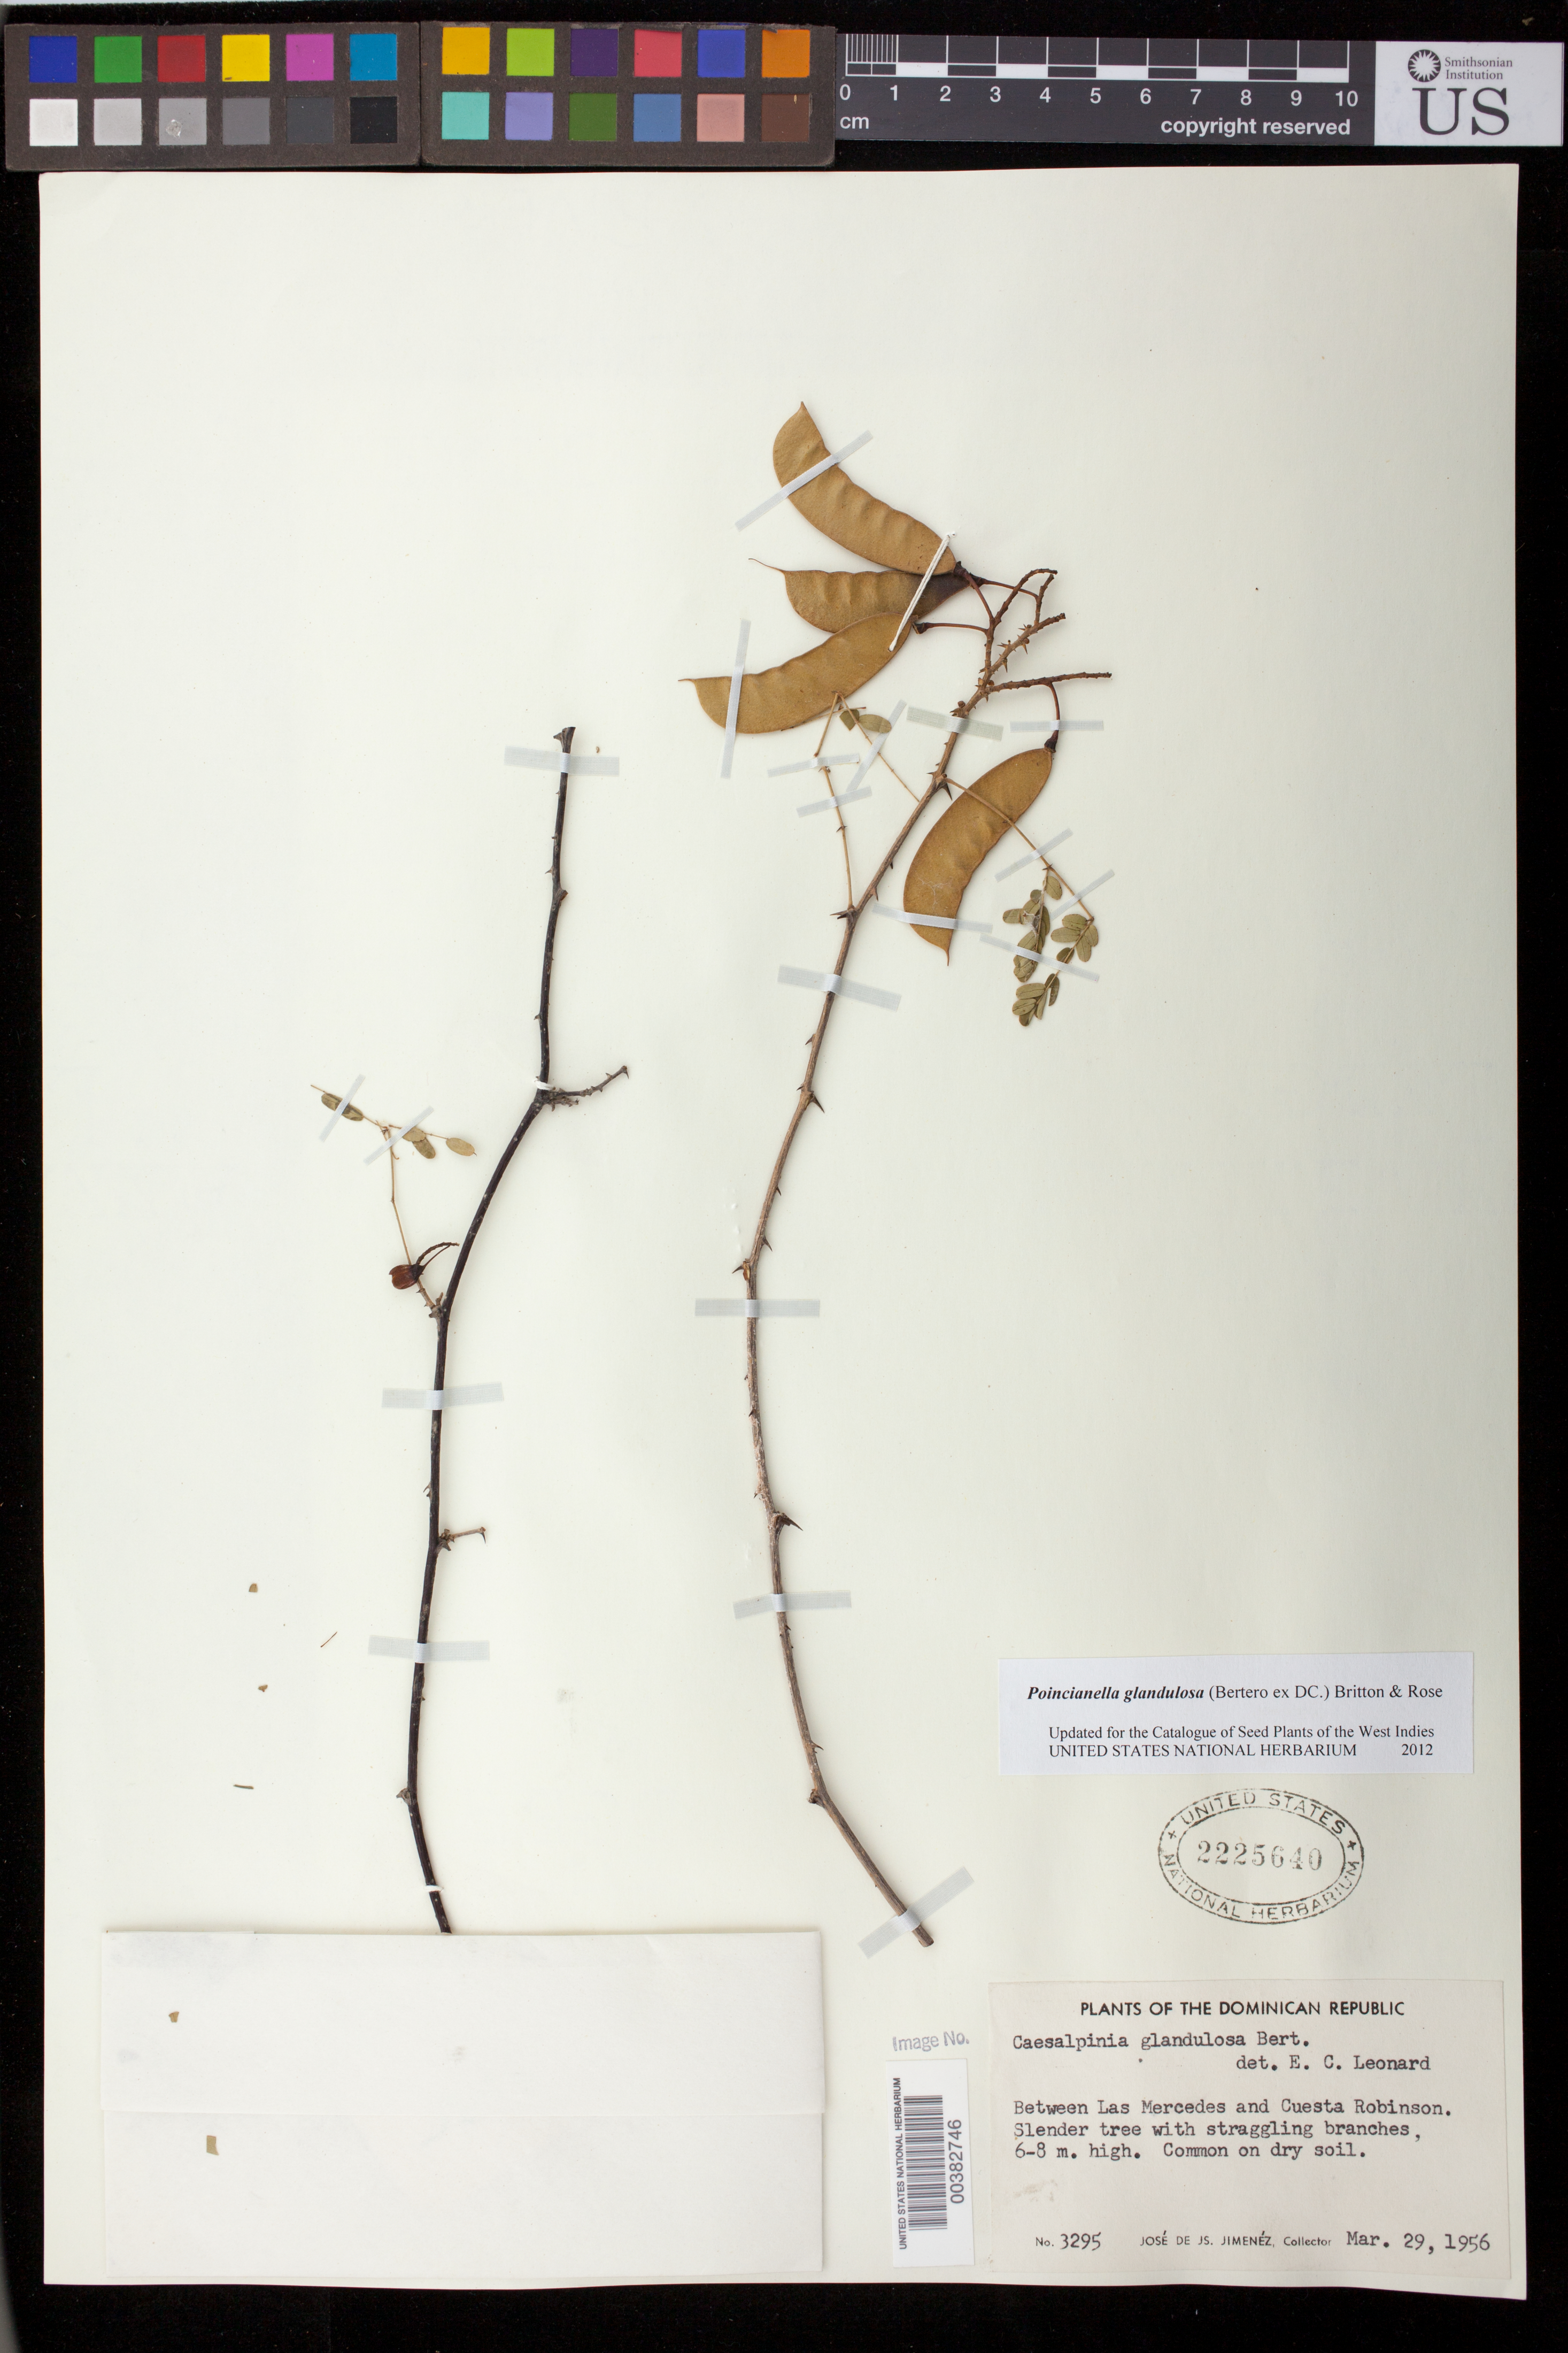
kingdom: Plantae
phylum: Tracheophyta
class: Magnoliopsida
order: Fabales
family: Fabaceae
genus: Erythrostemon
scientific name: Erythrostemon glandulosus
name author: (Bertero ex DC.) Gagnon & G.P. Lewis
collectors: J. J. Jiménez Almonte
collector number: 3295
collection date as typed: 29 Mar 1956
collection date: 1956-03-29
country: Dominican Republic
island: Hispaniola Island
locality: Between Las Merceds and Cuesta Robinson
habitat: Dry soil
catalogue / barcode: US 2225640